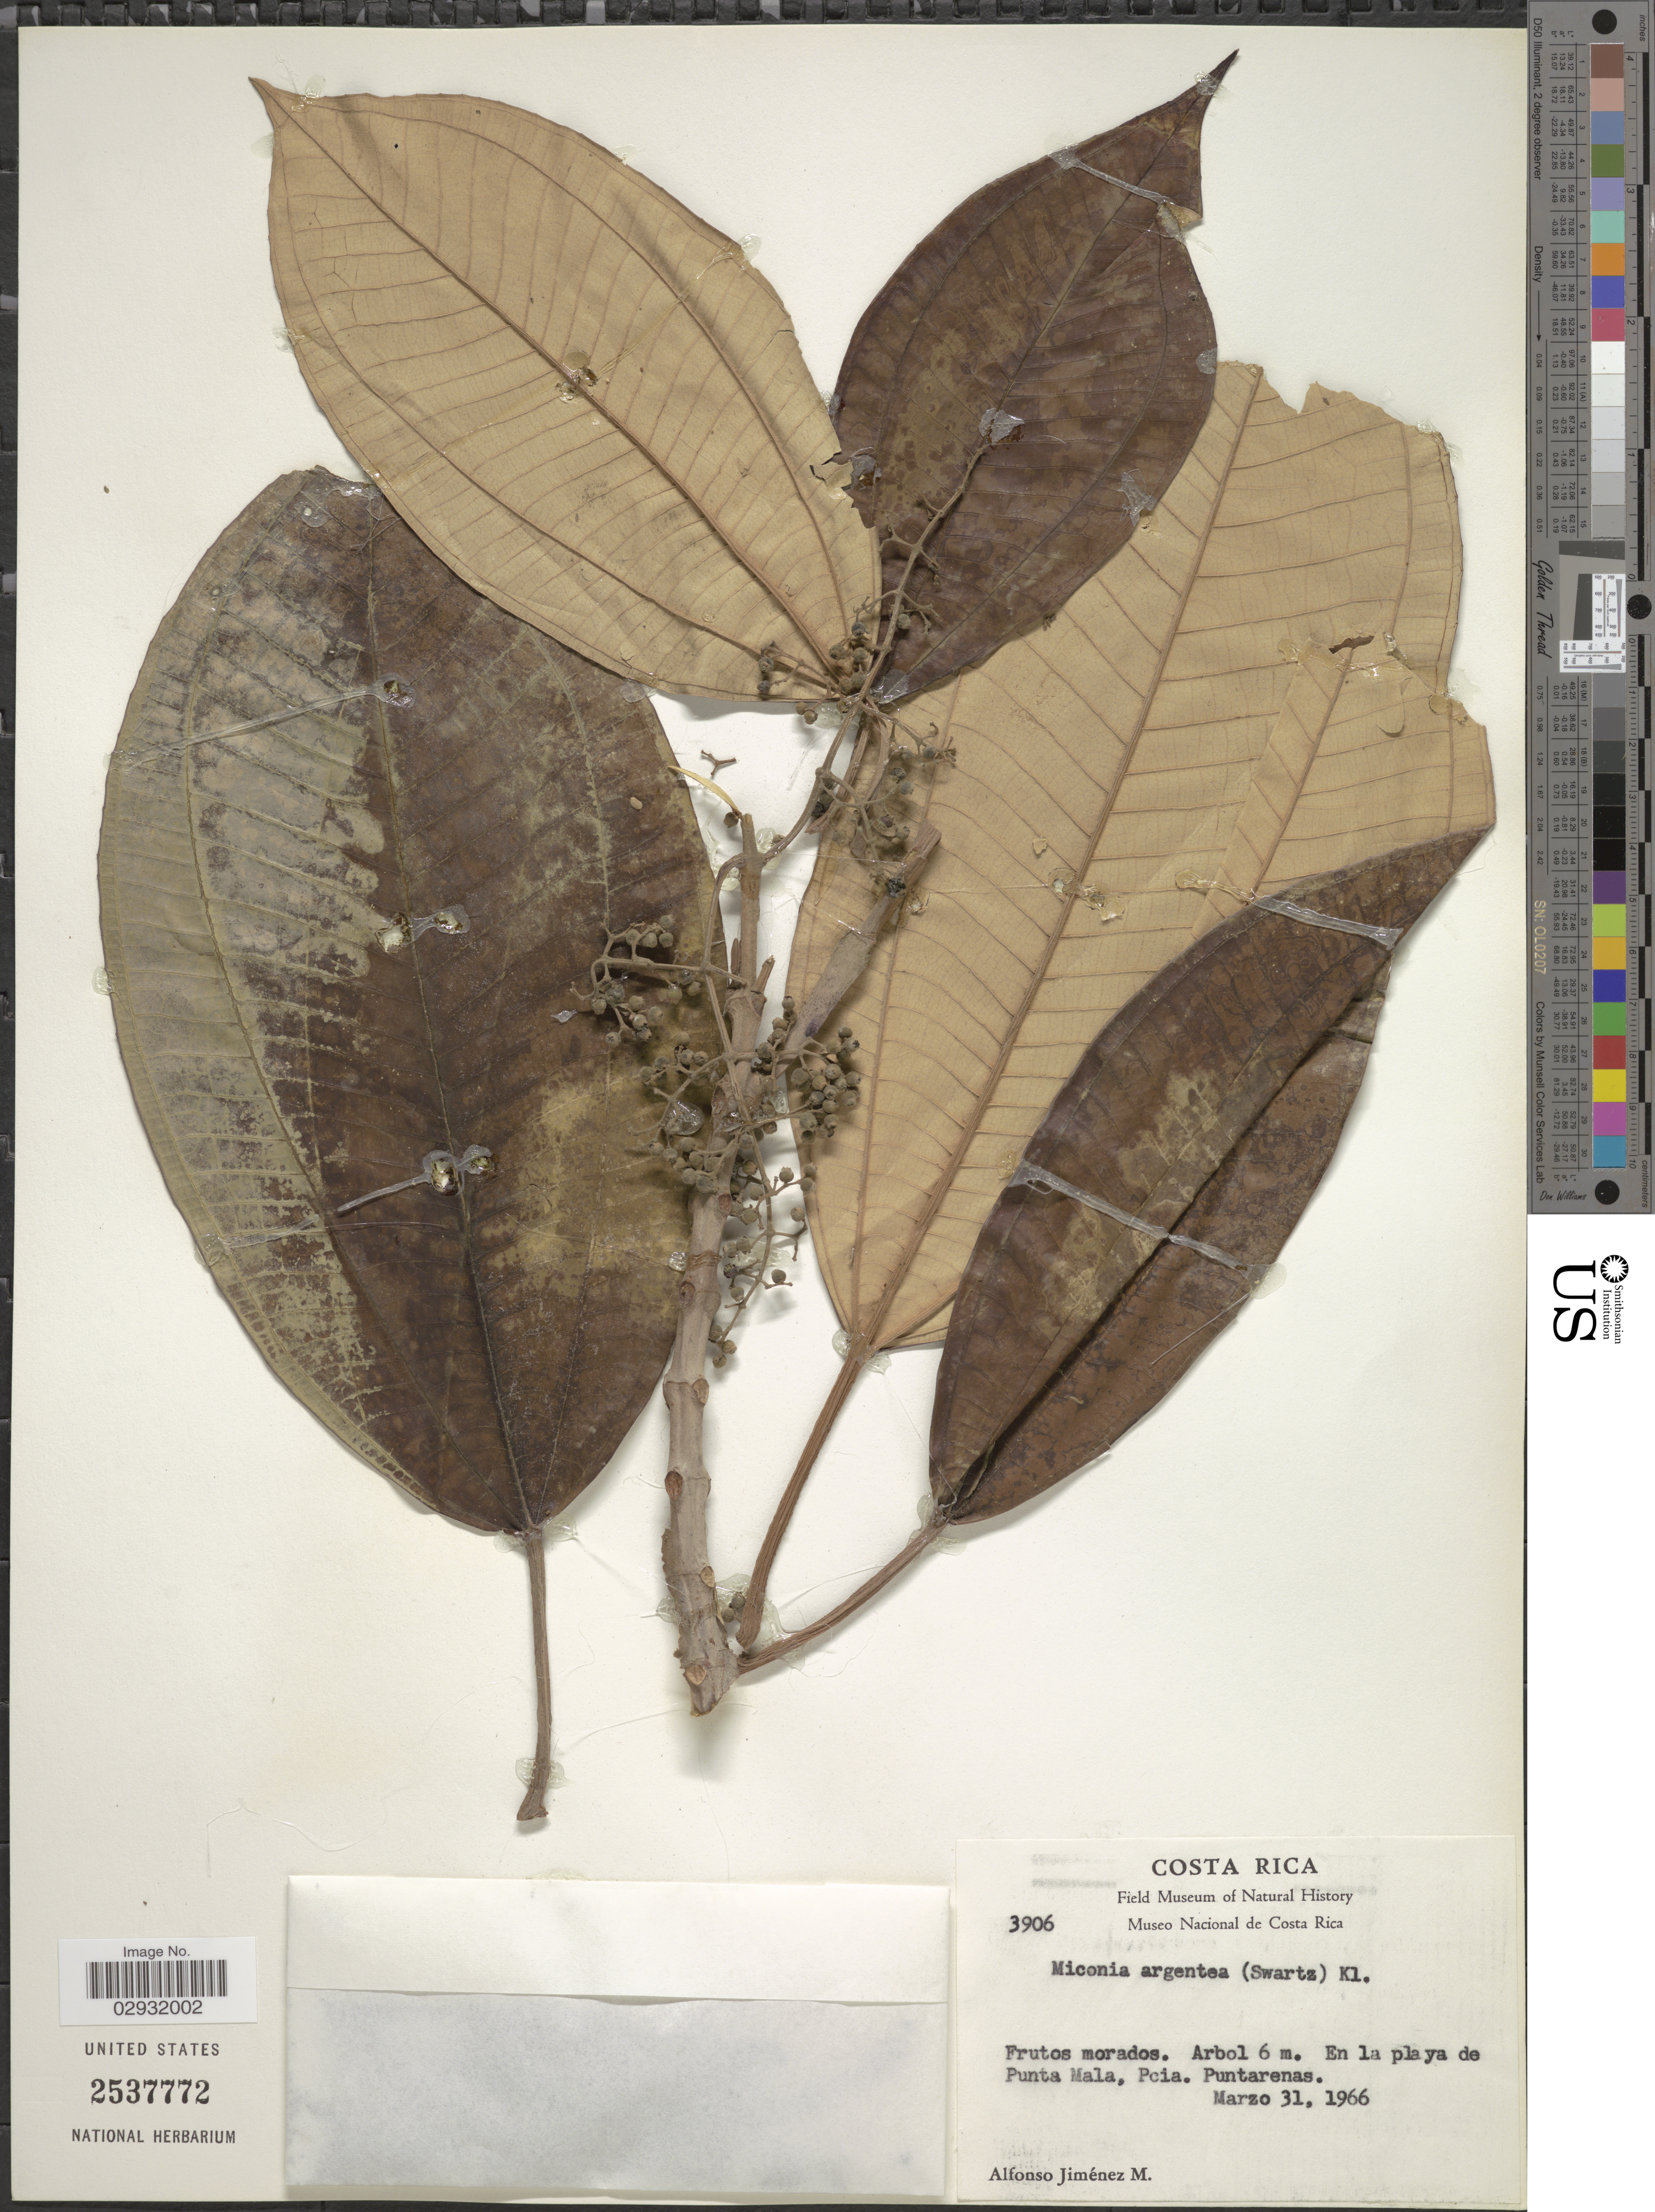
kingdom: Plantae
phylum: Tracheophyta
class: Magnoliopsida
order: Myrtales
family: Melastomataceae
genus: Miconia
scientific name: Miconia argentea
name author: (Sw.) DC.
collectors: A. Jimenez M.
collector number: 3906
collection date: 1966-03-31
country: Costa Rica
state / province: Puntarenas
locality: En la playa de Punta Mala, Pcia. Puntarenas.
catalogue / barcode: US 2537772